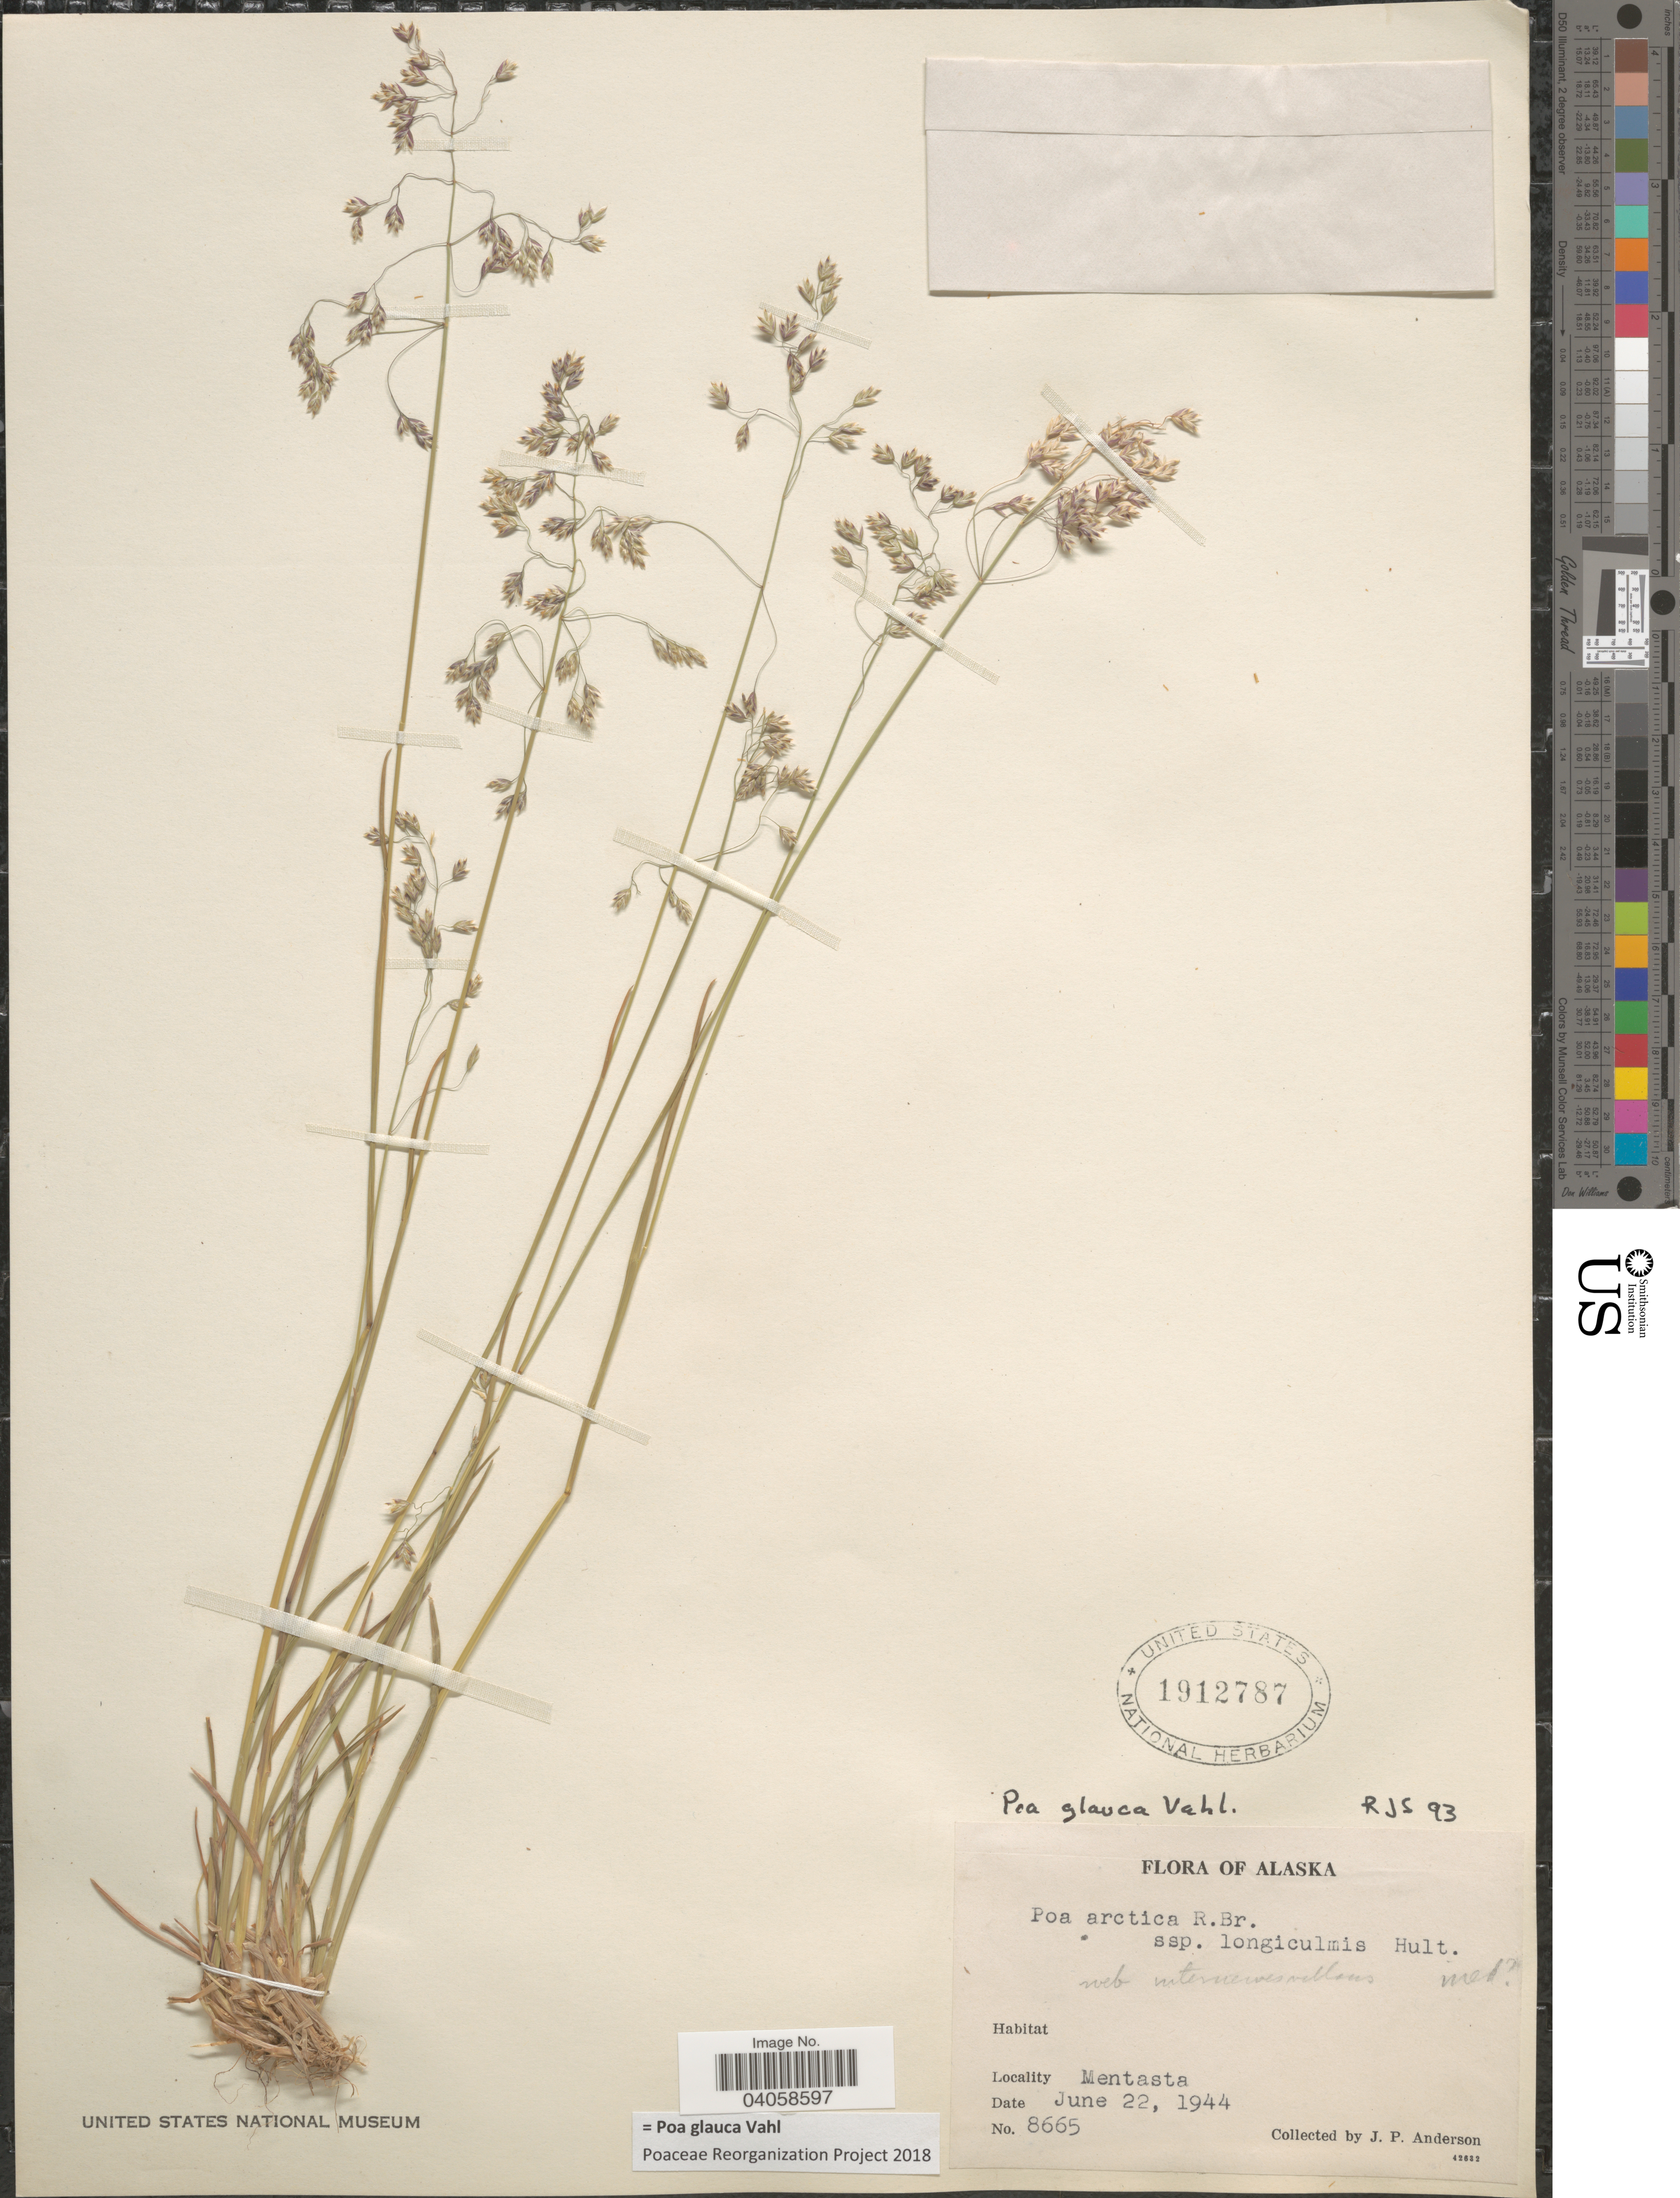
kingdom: Plantae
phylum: Tracheophyta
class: Liliopsida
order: Poales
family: Poaceae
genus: Poa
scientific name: Poa glauca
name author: Vahl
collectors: J. P. Anderson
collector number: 8665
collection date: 1944-06-22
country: United States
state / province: Alaska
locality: Mentasta.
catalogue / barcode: US 1912787